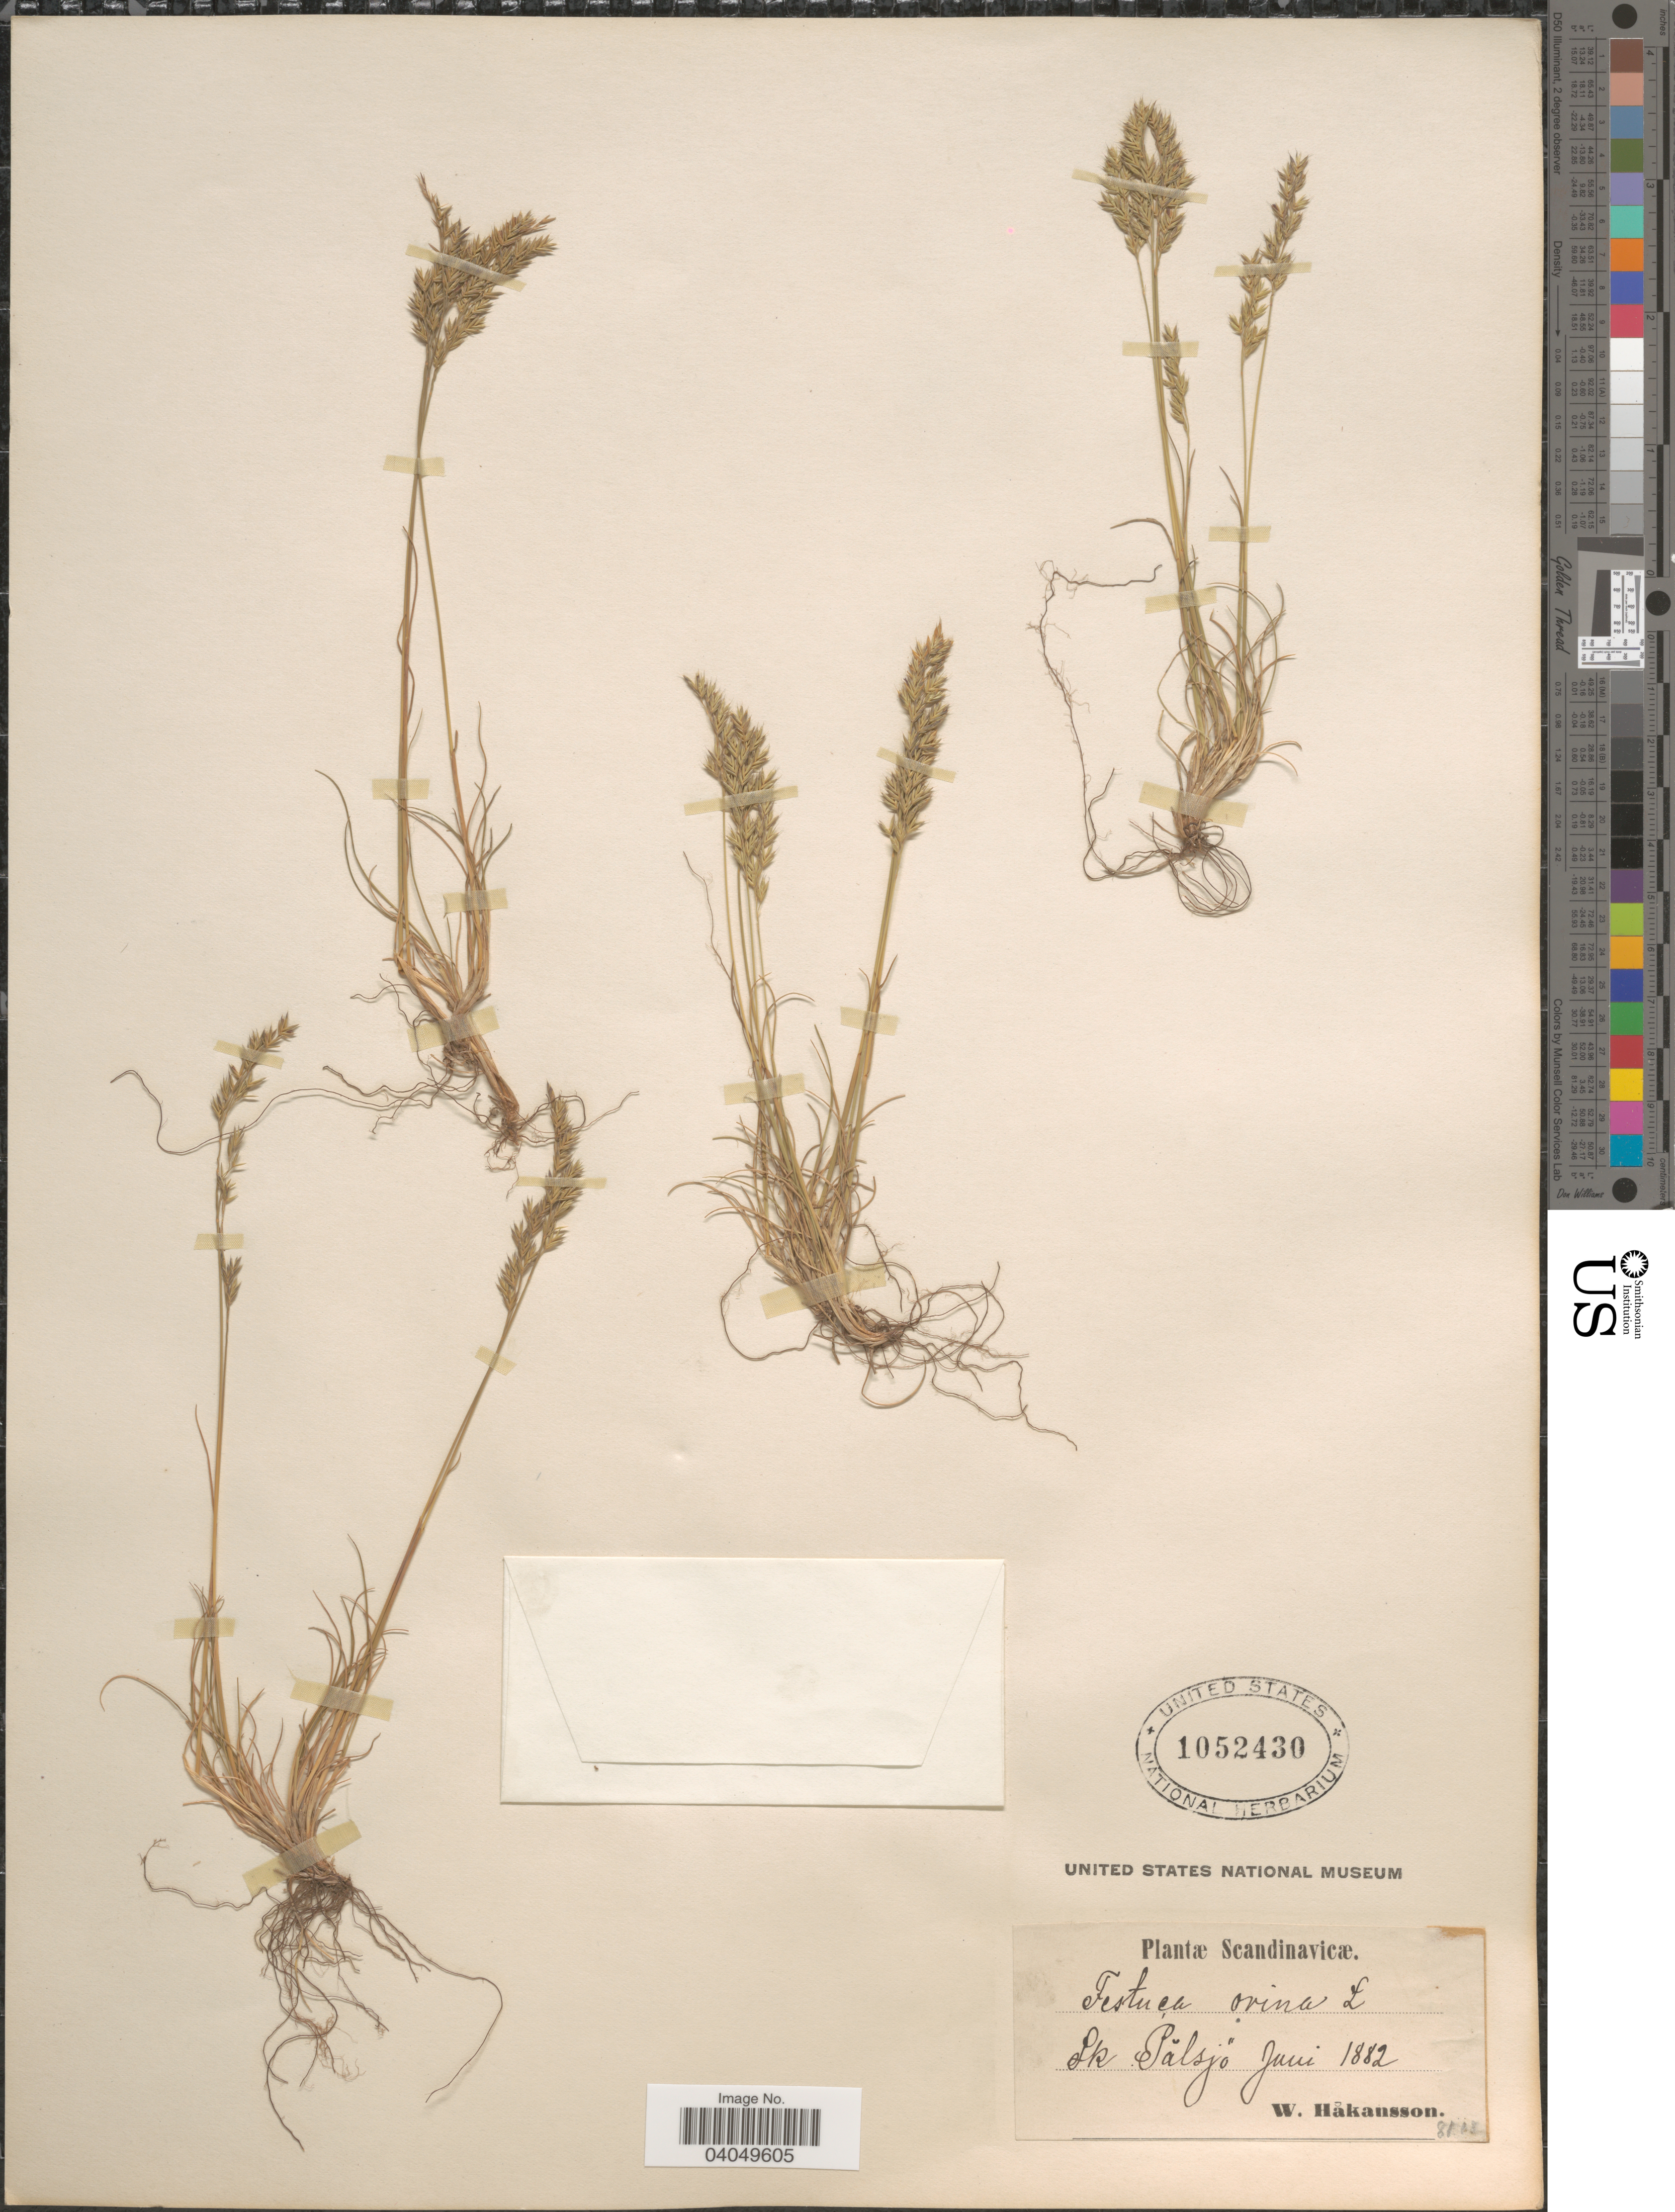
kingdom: Plantae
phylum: Tracheophyta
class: Liliopsida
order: Poales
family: Poaceae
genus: Festuca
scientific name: Festuca ovina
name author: L.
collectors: W. Hakansson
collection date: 1882-06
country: Sweden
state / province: Skåne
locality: Scandinavicæ. Sk. Palsjo.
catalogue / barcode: US 1052430